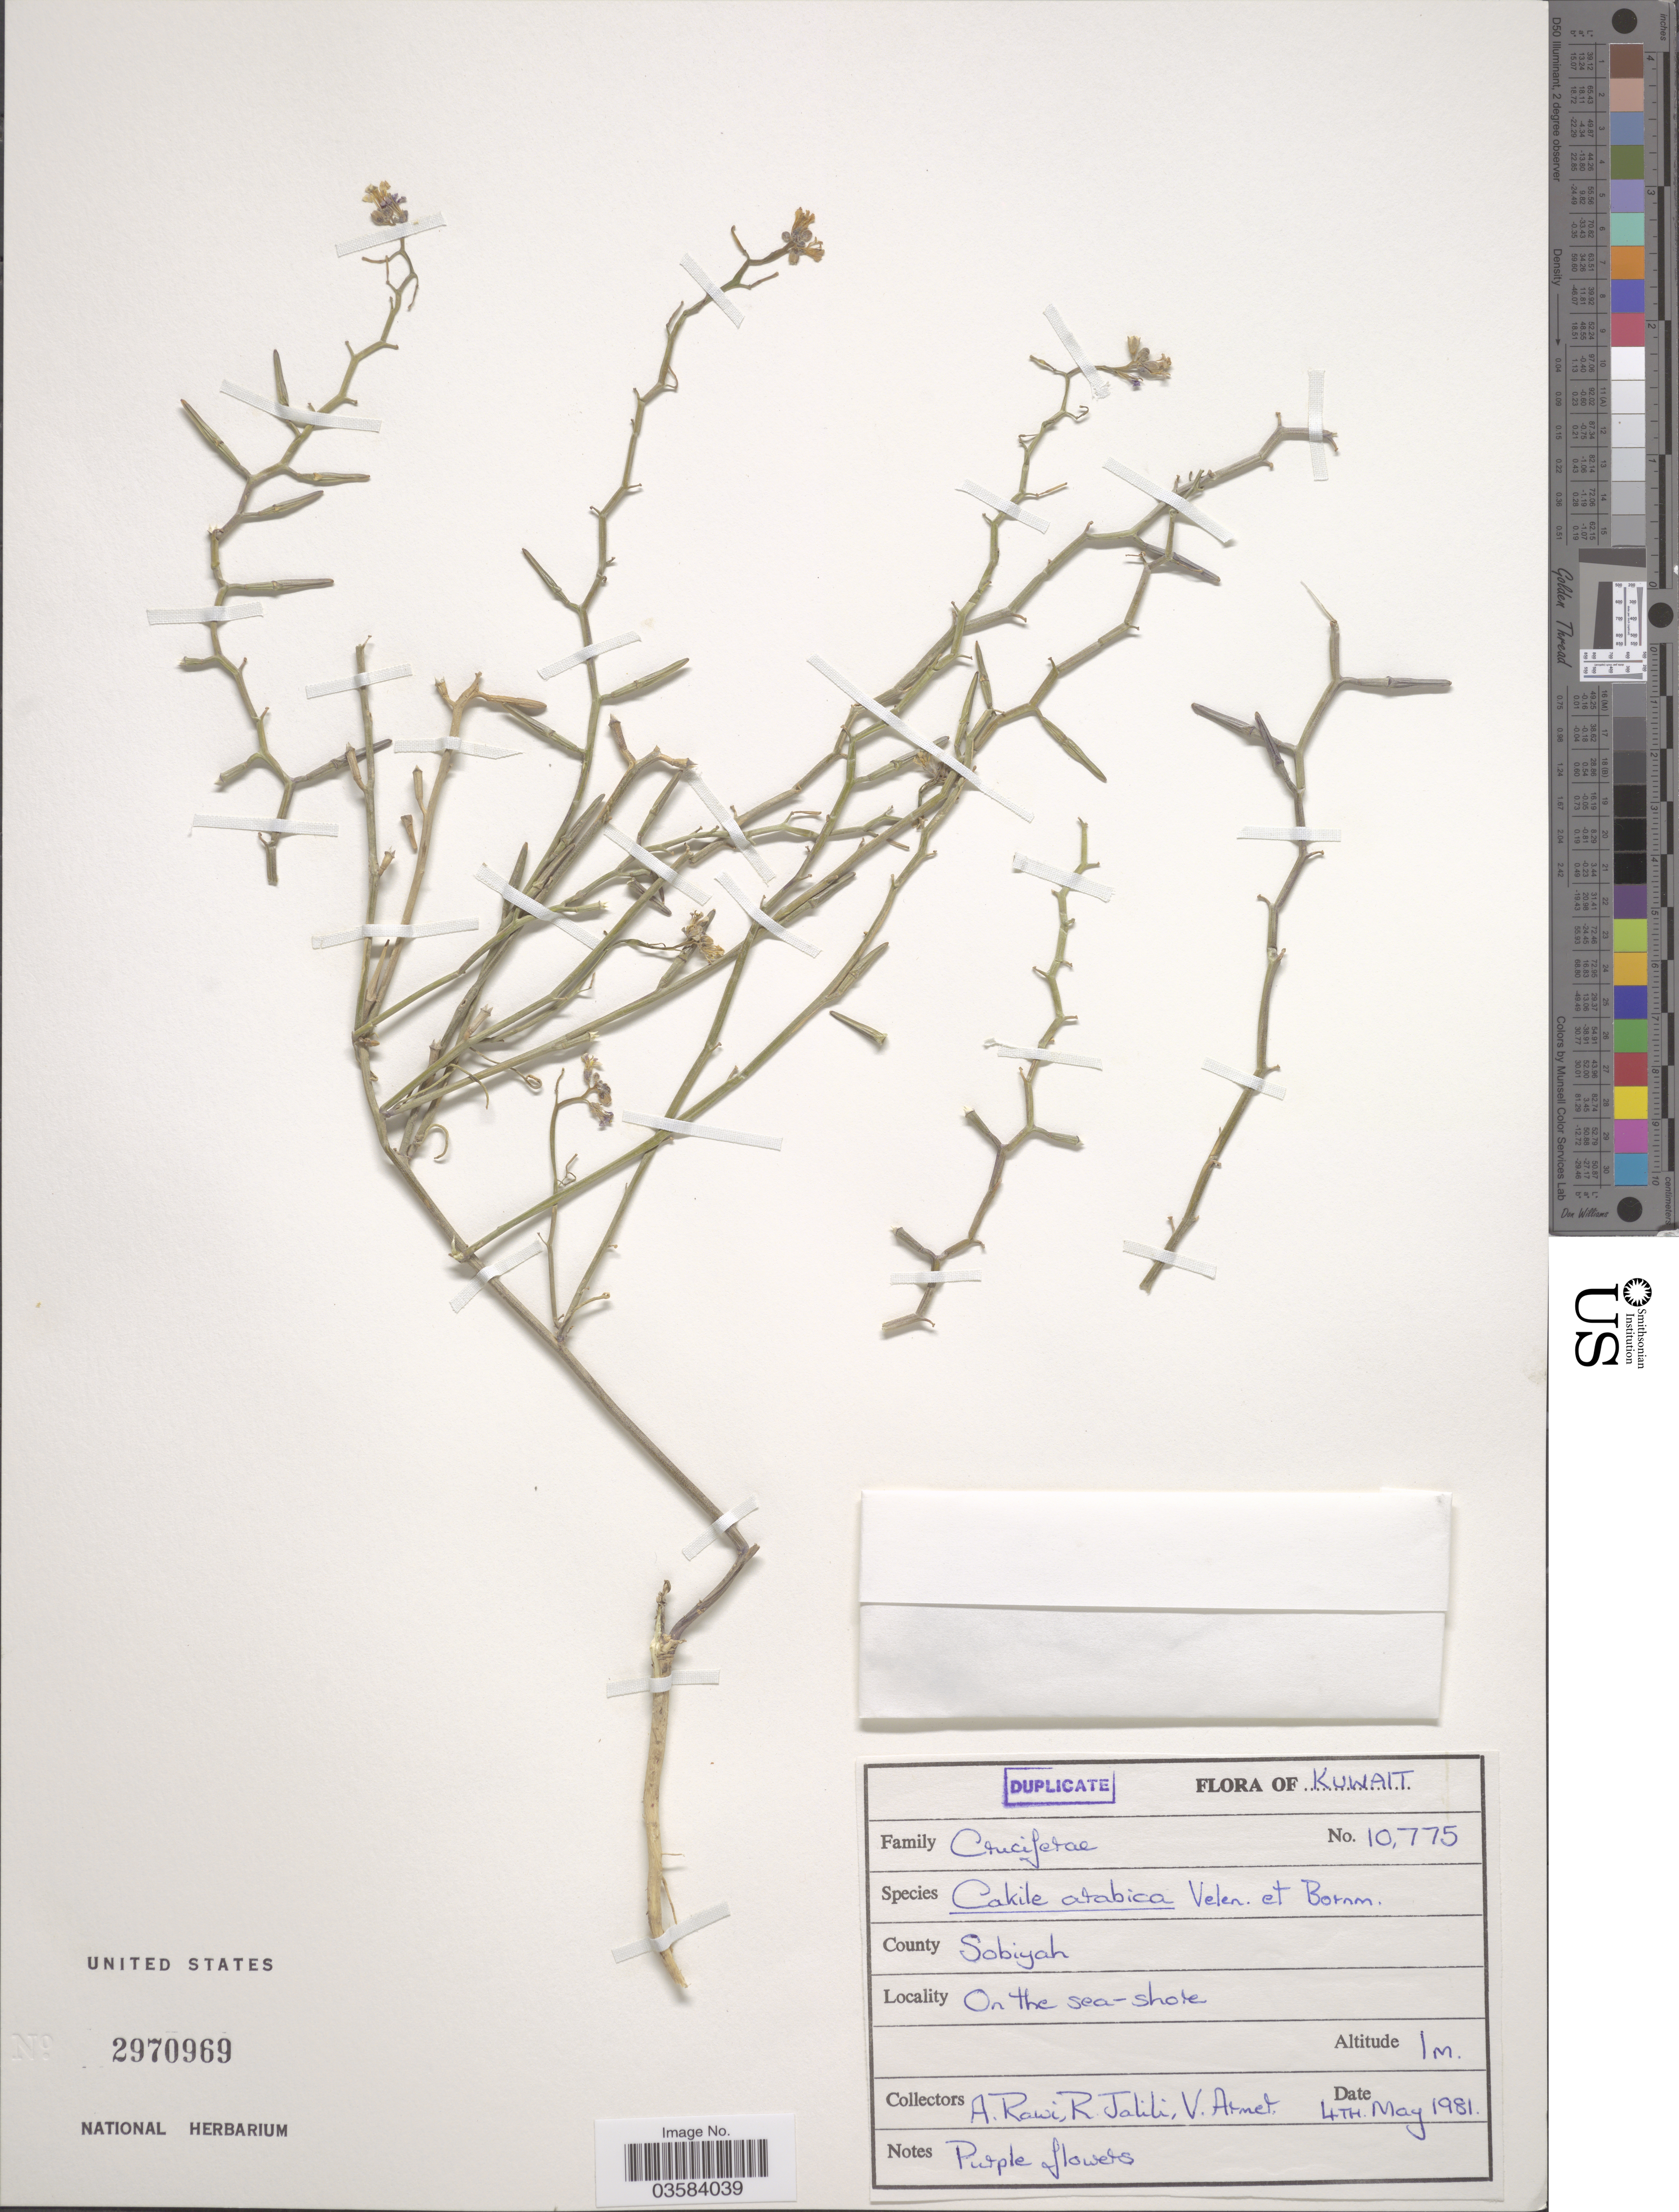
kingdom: Plantae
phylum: Tracheophyta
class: Magnoliopsida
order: Brassicales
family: Brassicaceae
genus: Cakile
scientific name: Cakile arabica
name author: Velen.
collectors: A. Rawi, R. Jalili & V. Armet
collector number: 10775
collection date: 1981-05-04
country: Kuwait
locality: County Sobiyah. On the sea-shore.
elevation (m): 1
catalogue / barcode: US 2970969